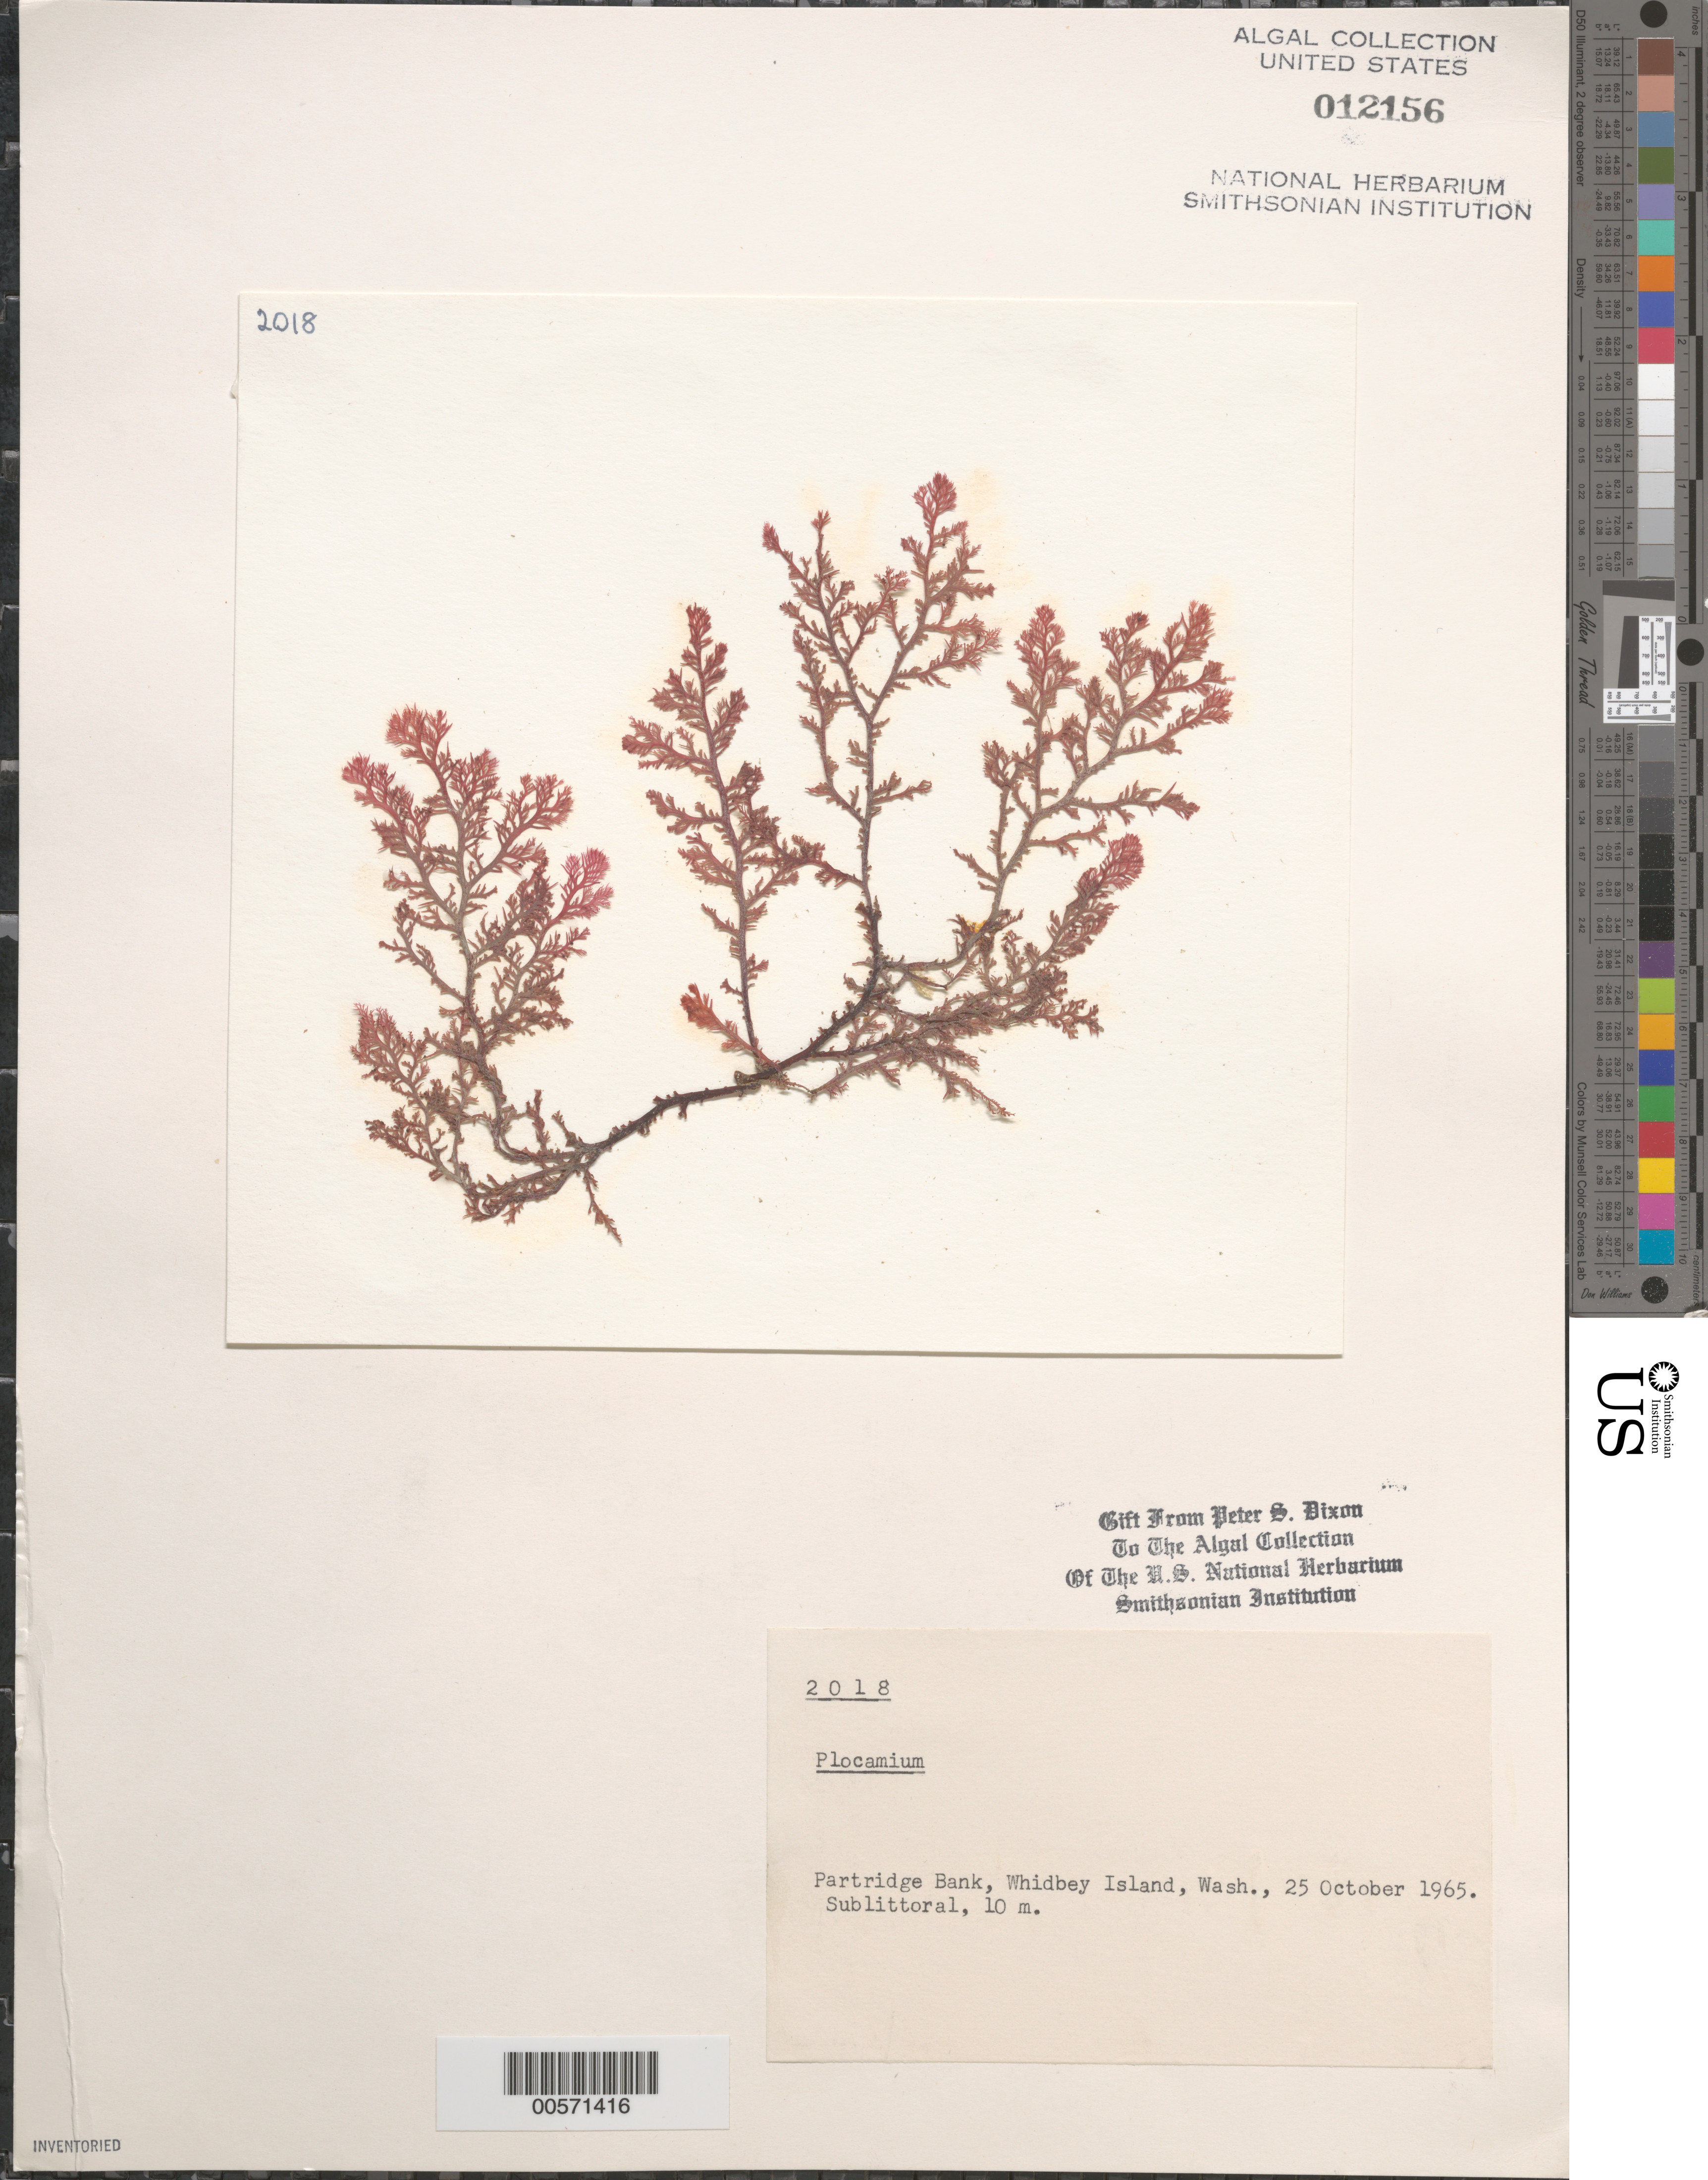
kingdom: Plantae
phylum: Rhodophyta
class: Florideophyceae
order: Plocamiales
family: Plocamiaceae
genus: Plocamium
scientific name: Plocamium sp.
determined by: Dixon, P. S.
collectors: P. S. Dixon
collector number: PSD 2018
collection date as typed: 25 Oct 1965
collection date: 1965-10-25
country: United States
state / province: Washington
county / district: Island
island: Whidbey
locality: Partridge Bank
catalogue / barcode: US 12156